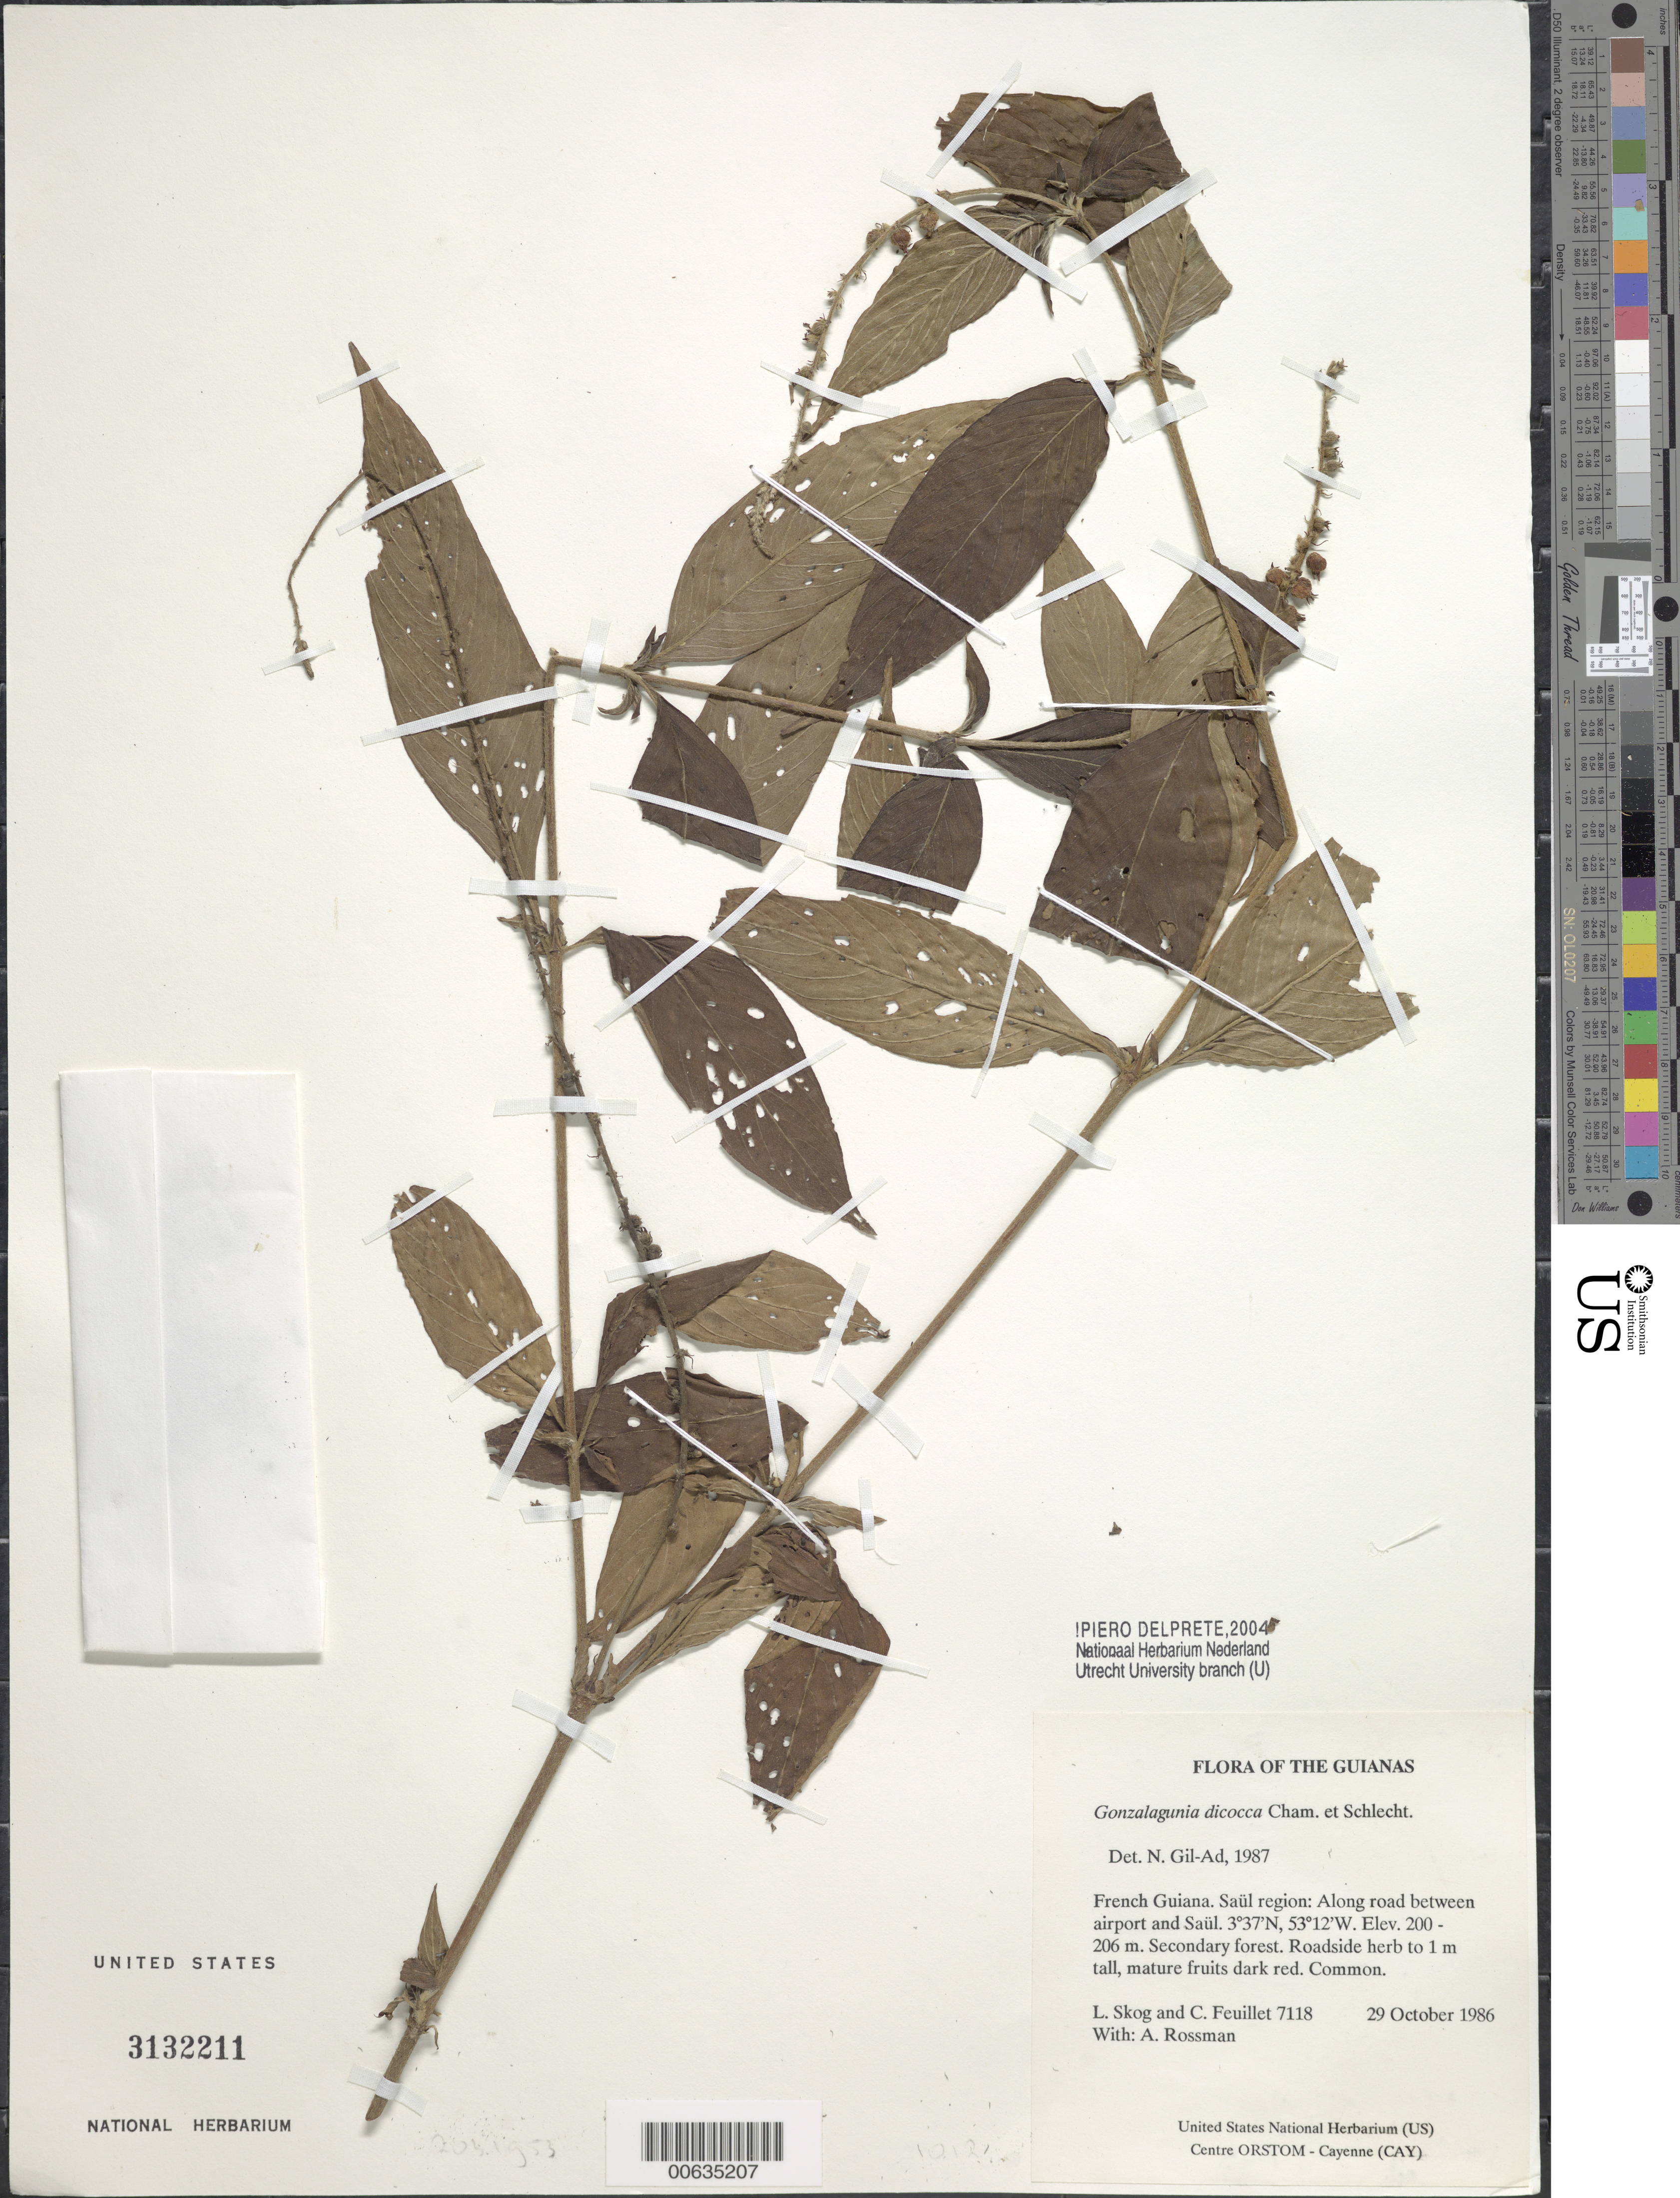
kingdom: Plantae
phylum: Tracheophyta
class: Magnoliopsida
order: Gentianales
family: Rubiaceae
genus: Gonzalagunia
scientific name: Gonzalagunia dicocca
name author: Cham. & Schltdl.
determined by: Gil-Ad, N. L.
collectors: L. E. Skog, C. Feuillet & A. Rossman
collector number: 7118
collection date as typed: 29 October 1986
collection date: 1986-10-29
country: French Guiana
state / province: Saint-Laurent-du-Maroni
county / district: Saül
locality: Along road between airport and Saül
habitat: Secondary forest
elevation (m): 200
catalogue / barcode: US 3132211